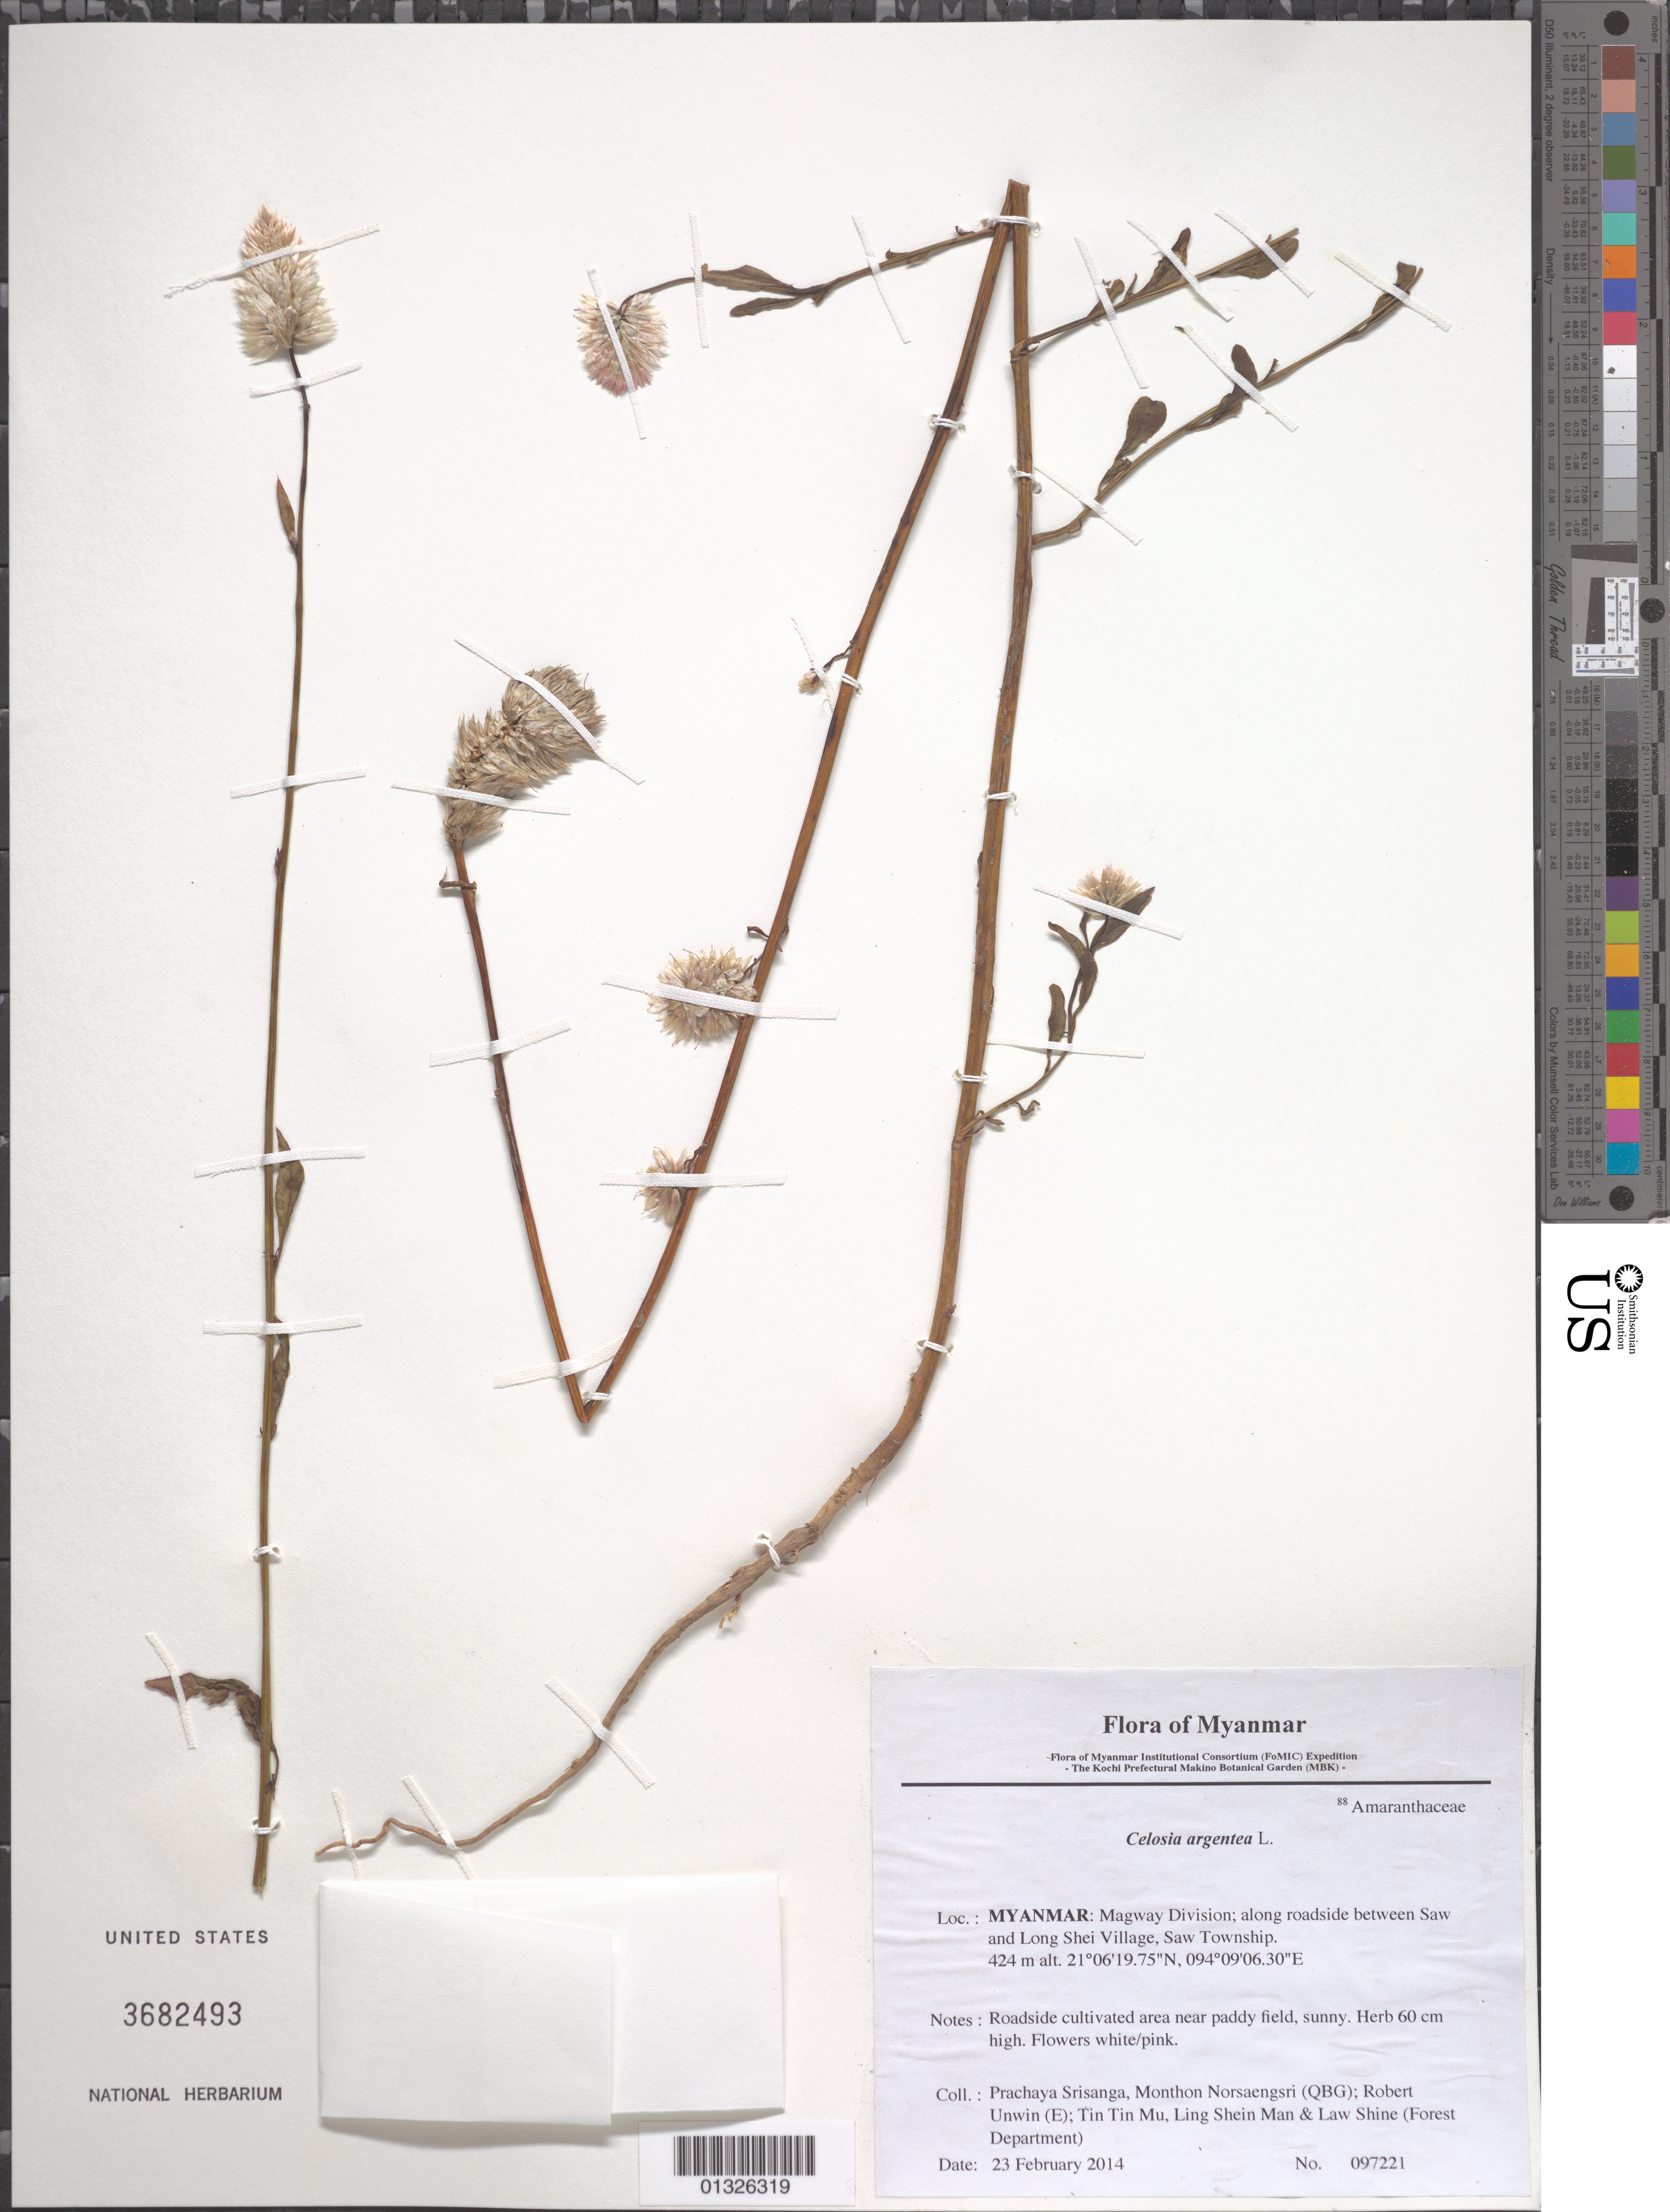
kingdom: Plantae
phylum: Tracheophyta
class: Magnoliopsida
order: Caryophyllales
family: Amaranthaceae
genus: Celosia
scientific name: Celosia argentea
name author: L.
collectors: P. Srisanga, M. Norsaengsri, R. Unwin, Tin Tin Mu, Ling Shein Man & L. Shine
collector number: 97221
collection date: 2014-02-23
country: Myanmar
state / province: Chin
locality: Along roadside between Saw and Long Shei Village, Saw Township.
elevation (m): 424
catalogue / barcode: US 3682493